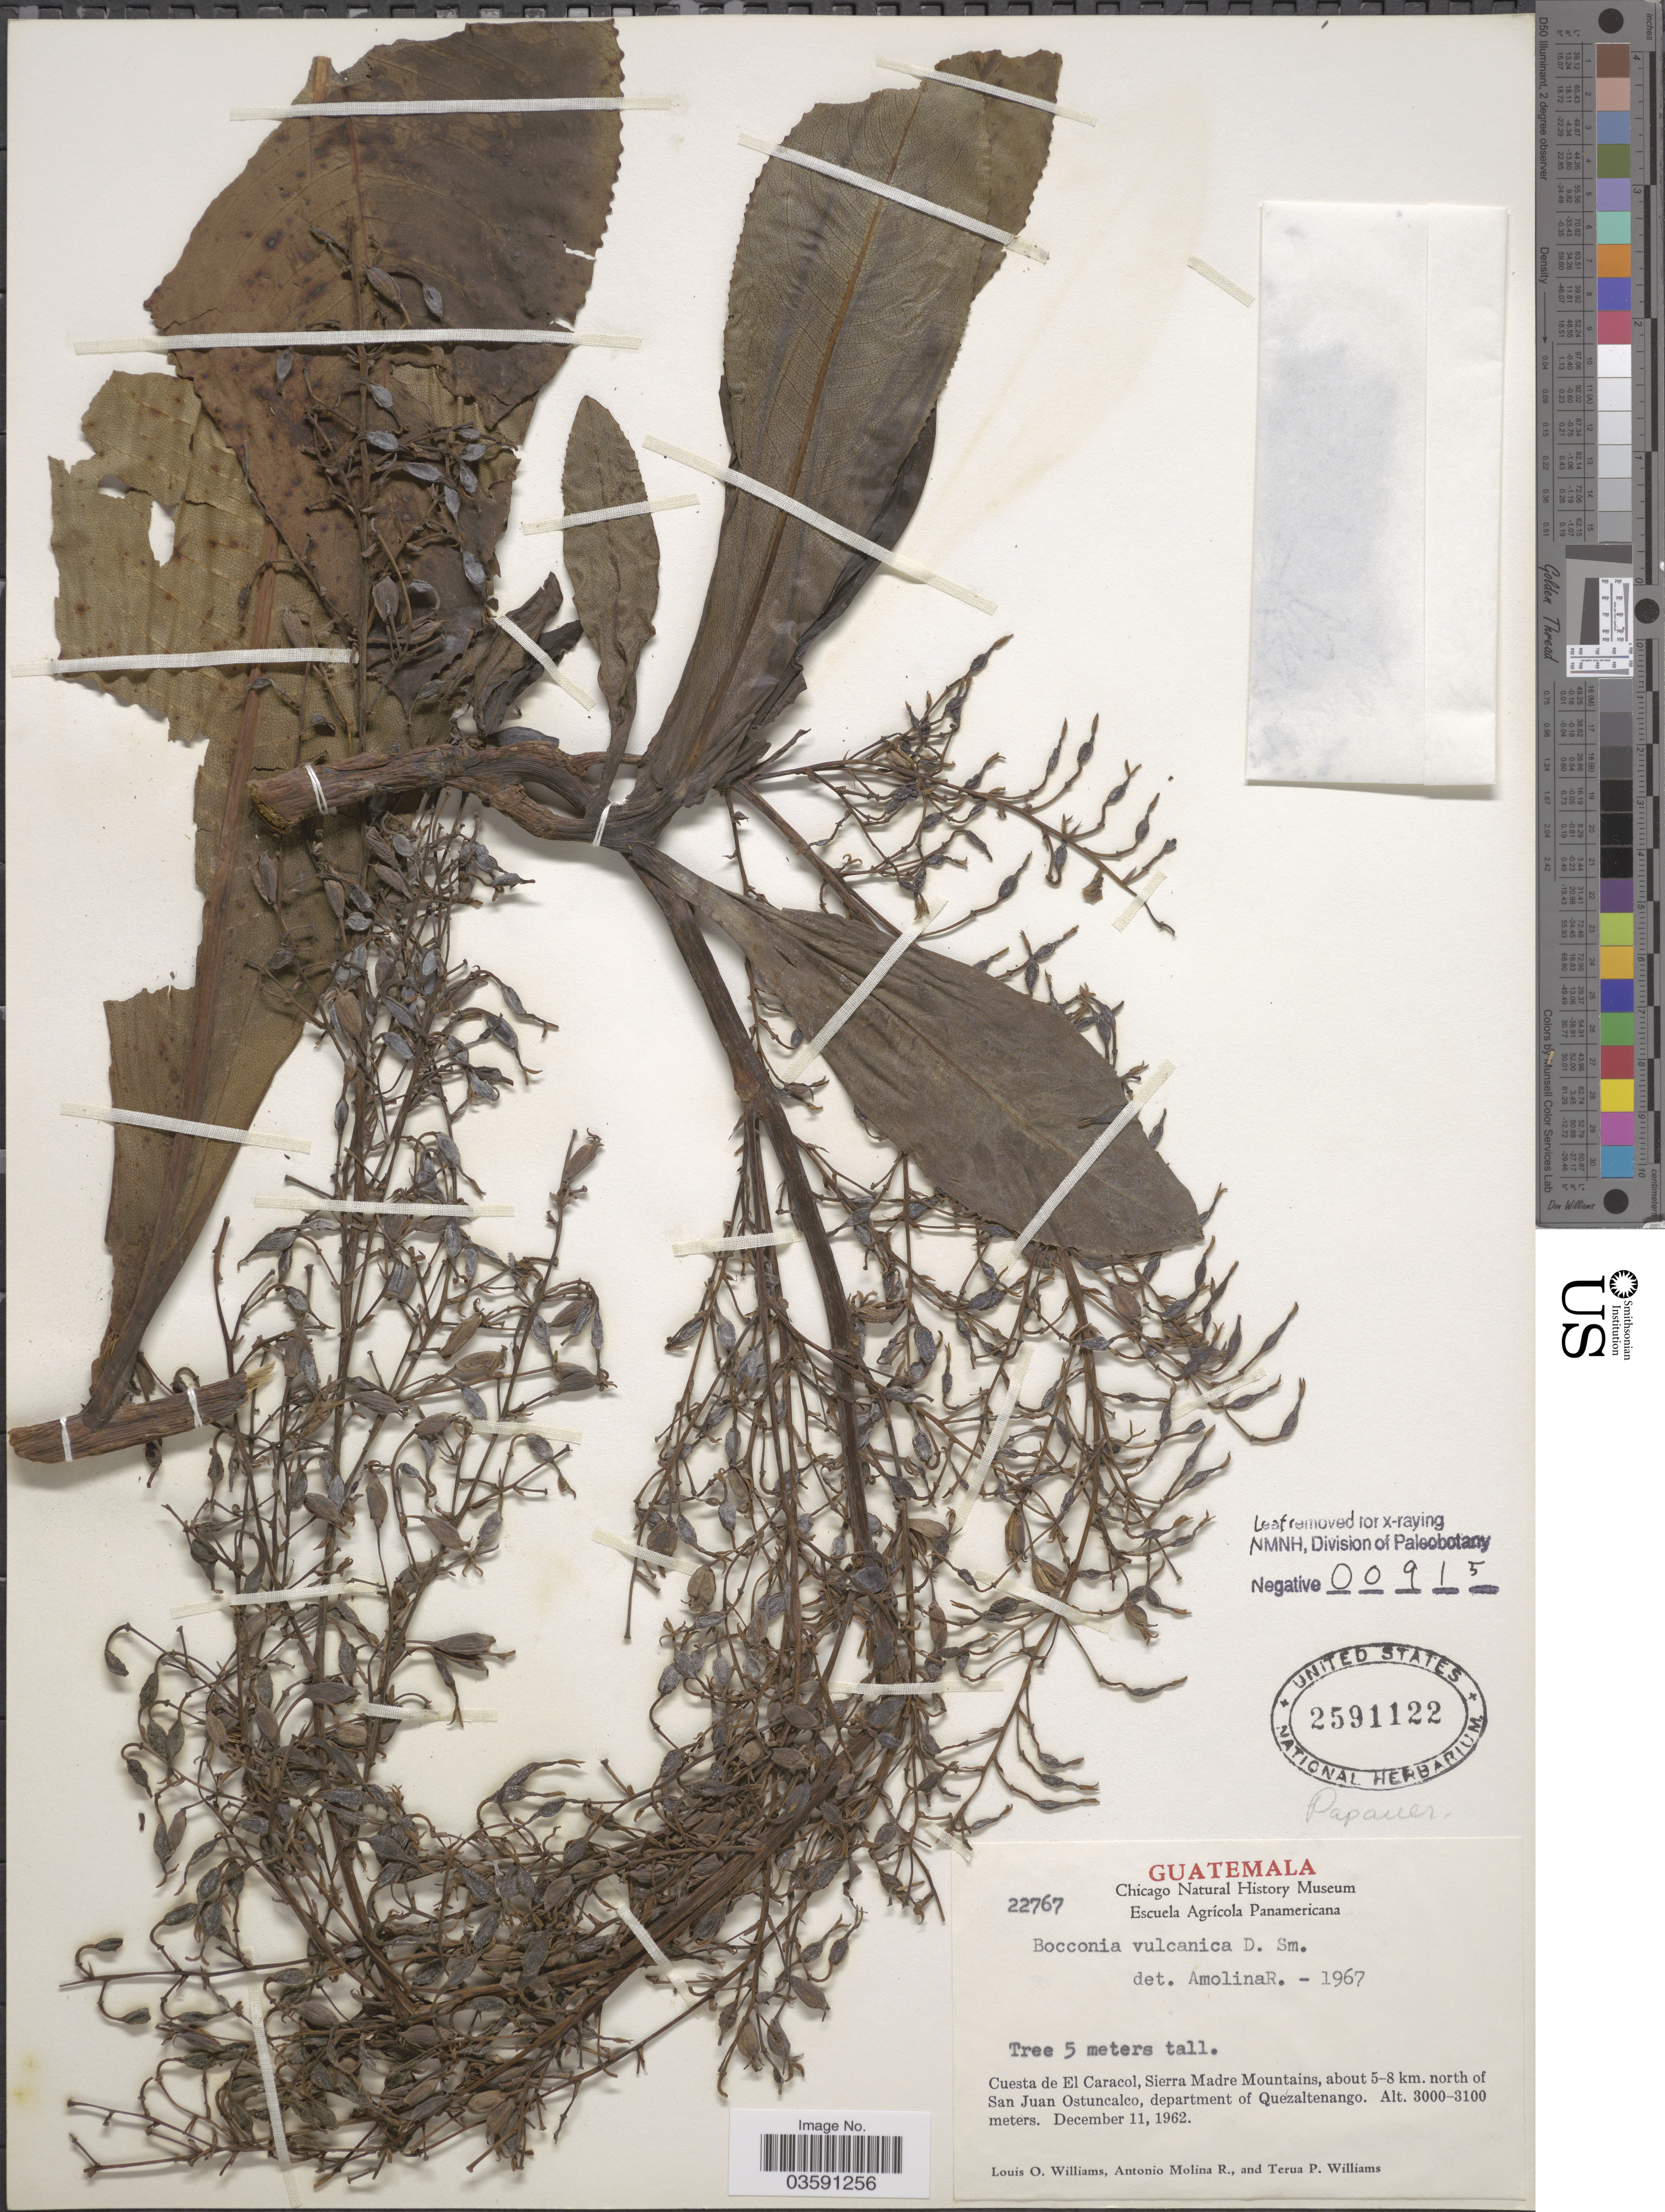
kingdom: Plantae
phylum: Tracheophyta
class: Magnoliopsida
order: Ranunculales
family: Papaveraceae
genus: Bocconia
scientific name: Bocconia vulcanica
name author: Donn. Sm.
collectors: L. O. Williams, A. Molina R. & T. Williams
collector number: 22767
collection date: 1962-12-11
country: Guatemala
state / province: Quetzaltenango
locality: Cuesta de El Caracol, Sierra Madre Mountains, about 5-8 km. north of San Juan Ostuncalco, department of Quezaltenango.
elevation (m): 3000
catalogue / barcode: US 2591122